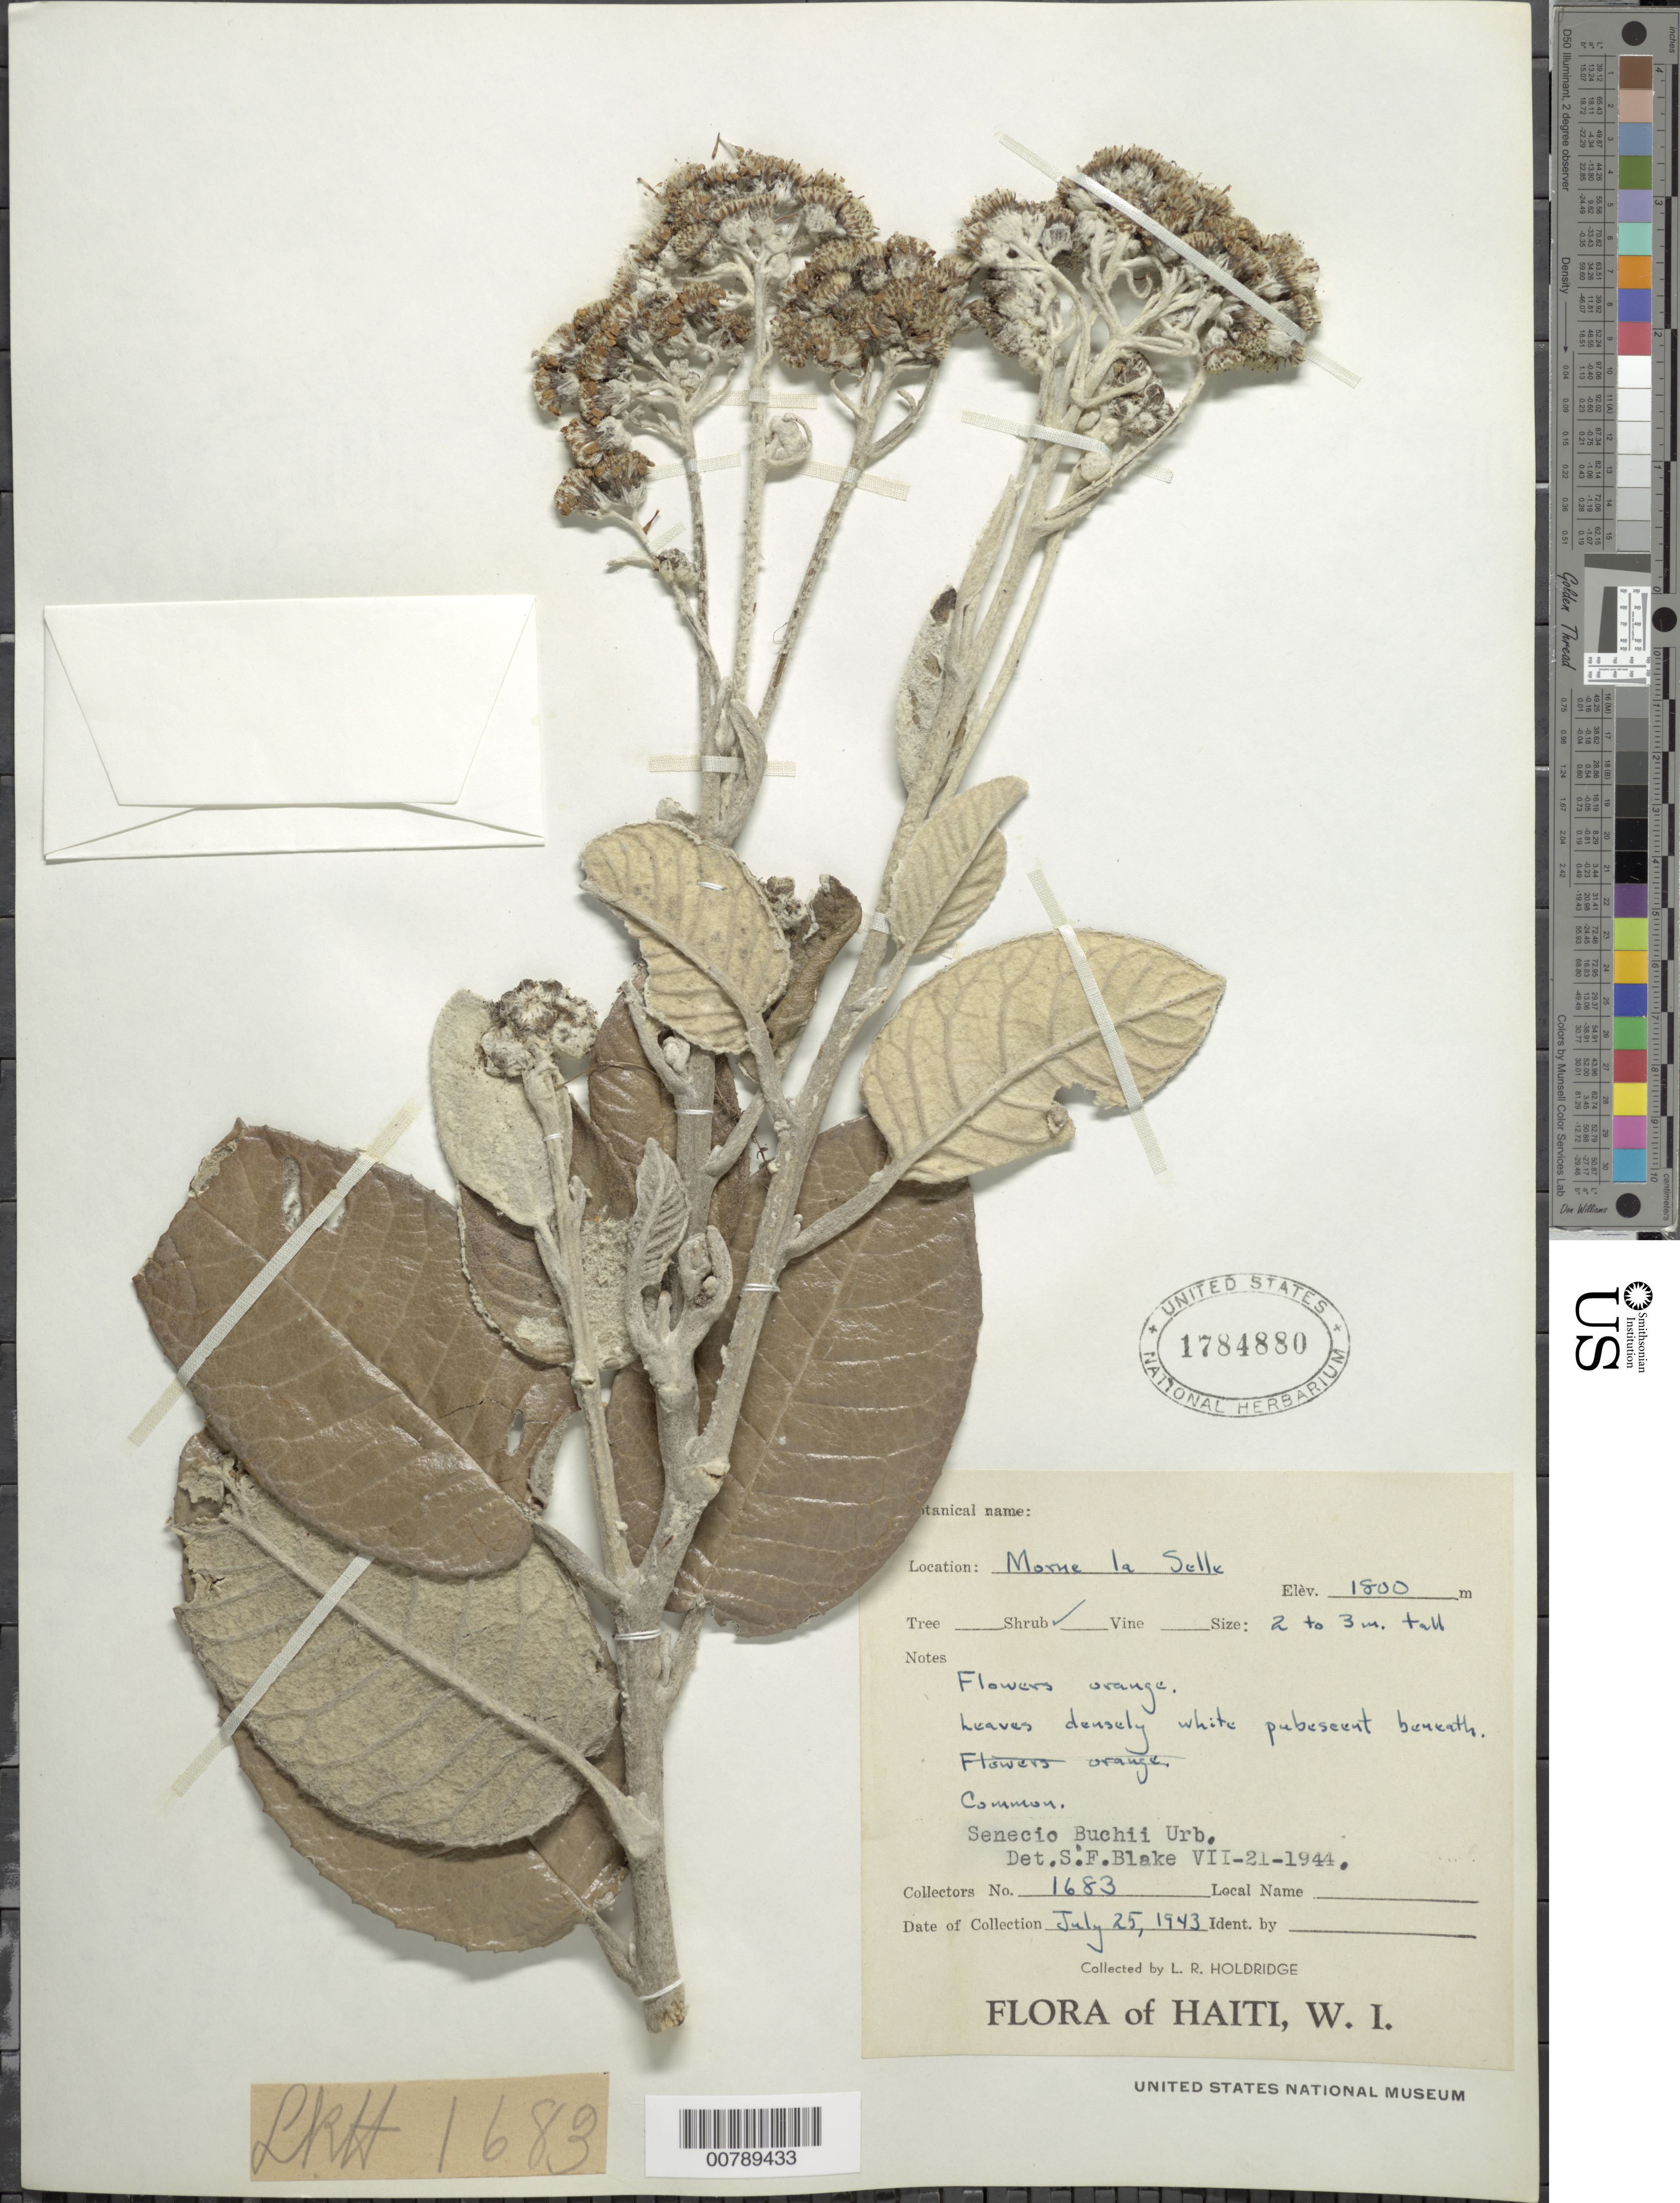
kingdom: Plantae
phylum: Tracheophyta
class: Magnoliopsida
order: Asterales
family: Asteraceae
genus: Senecio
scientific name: Senecio buchii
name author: Urb.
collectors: L. Holdridge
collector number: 1683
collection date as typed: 25 Jul 1943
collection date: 1943-07-25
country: Haiti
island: Hispaniola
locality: Morne La Selle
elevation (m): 1800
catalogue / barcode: US 1784880